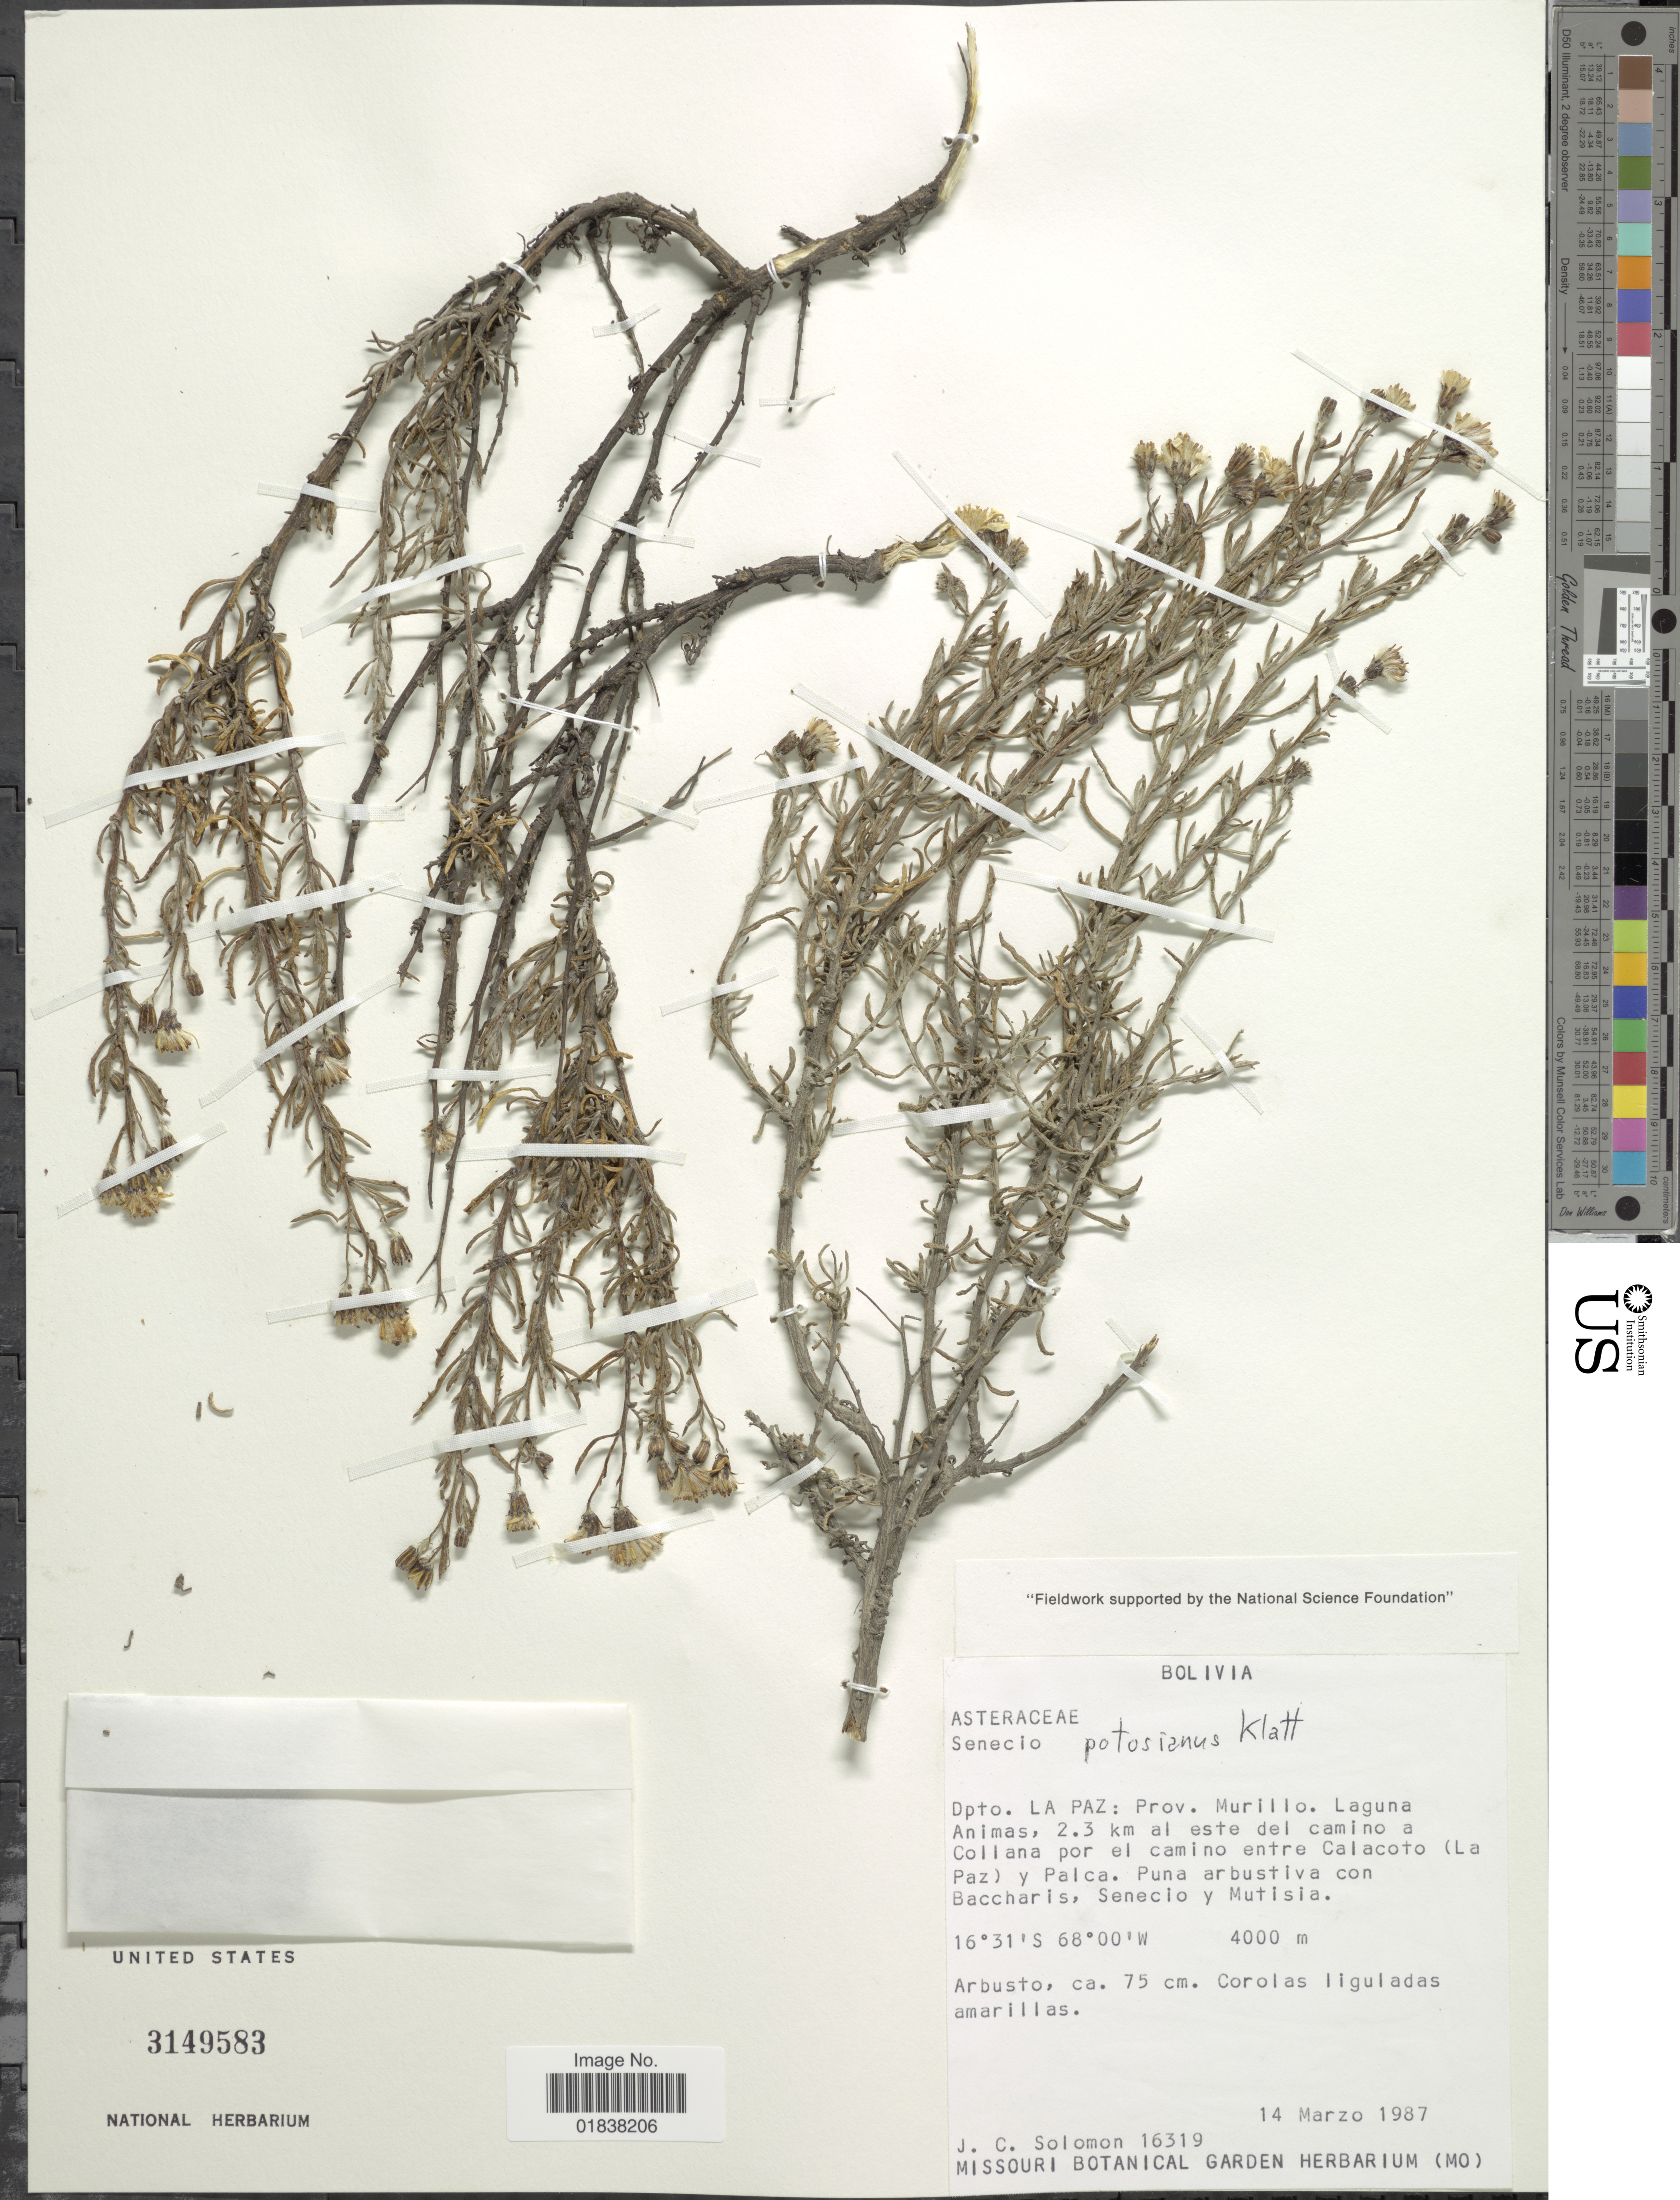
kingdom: Plantae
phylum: Tracheophyta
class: Magnoliopsida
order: Asterales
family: Asteraceae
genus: Senecio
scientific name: Senecio potosianus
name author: Klatt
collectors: J. C. Solomon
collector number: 16319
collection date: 1987-03-14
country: Bolivia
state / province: La Paz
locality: Prov. Murillo, Laguna Animas, 2.3 km al este del camino a Collana por el camino entre Calacoto (La Paz) y Palca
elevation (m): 4000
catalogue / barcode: US 3149583